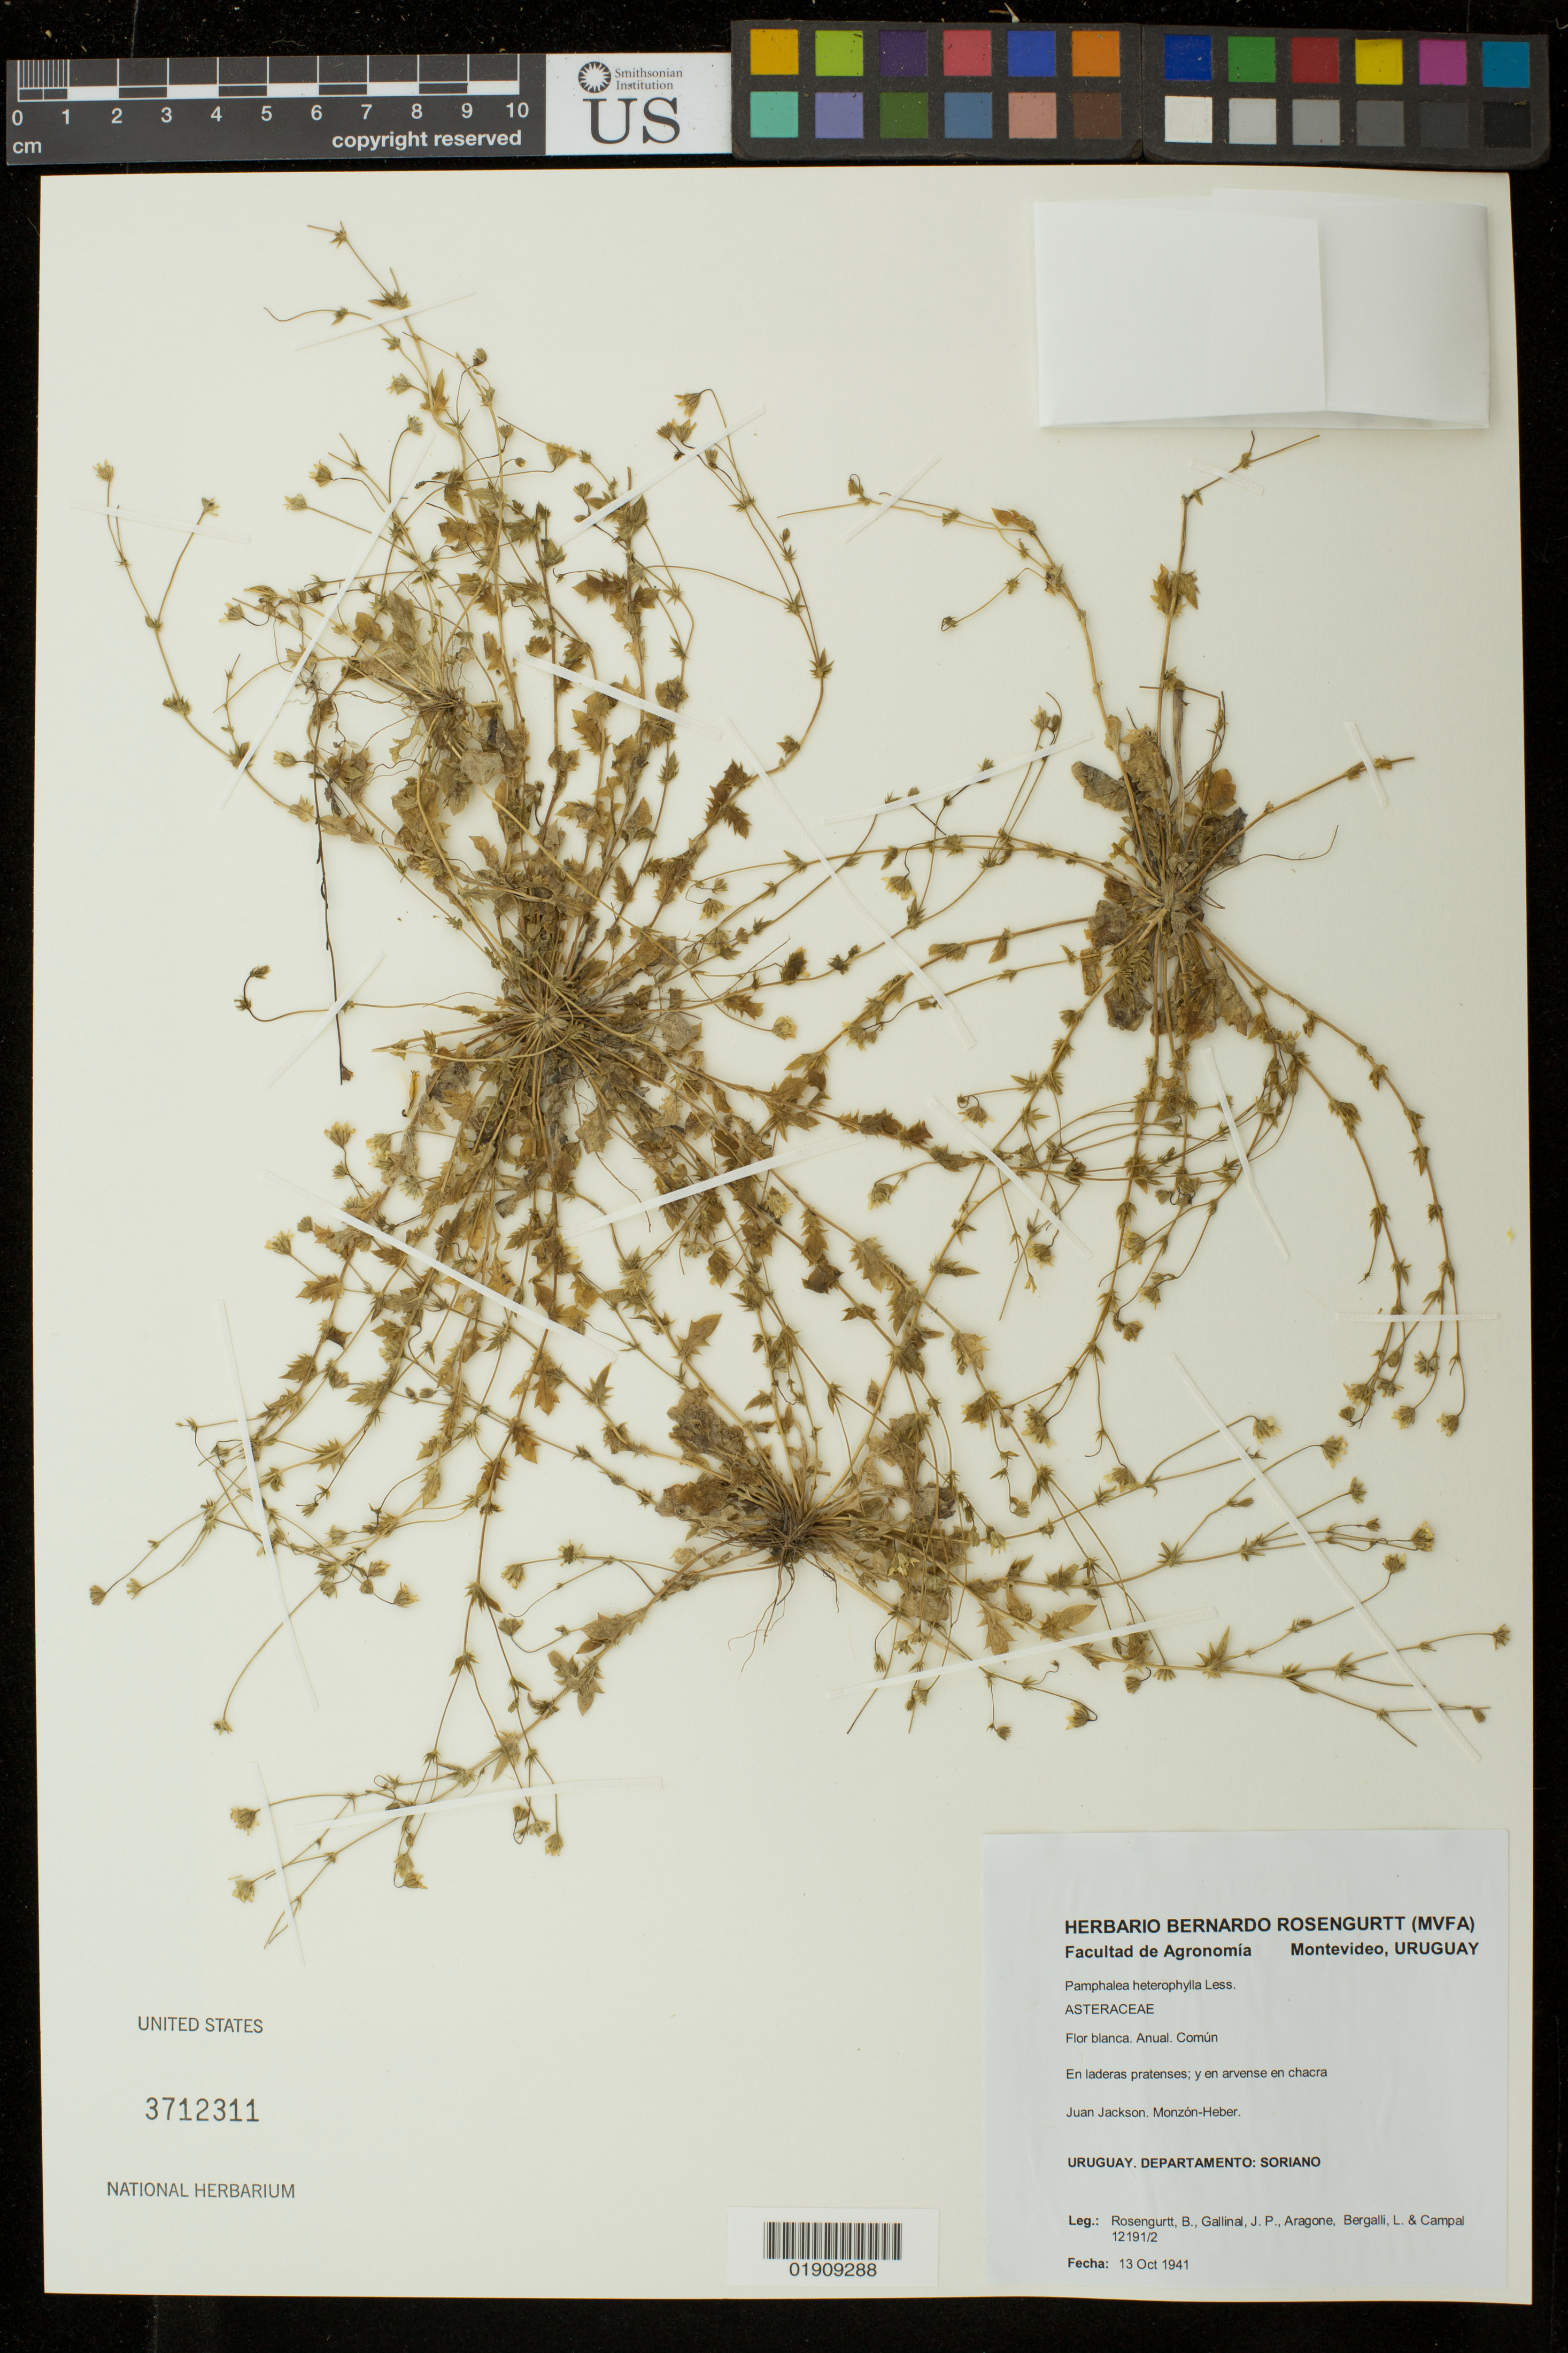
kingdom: Plantae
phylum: Tracheophyta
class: Magnoliopsida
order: Asterales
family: Asteraceae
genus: Panphalea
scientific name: Panphalea heterophylla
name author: Less.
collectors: B. Rosengurtt et al.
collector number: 1219 1/2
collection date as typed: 13 October 1941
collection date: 1941-10-13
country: Uruguay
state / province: Soriano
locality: Juan Jackson, Monzon-Heber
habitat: En laderas pratenses; y en arvense en chacra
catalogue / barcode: US 3712311